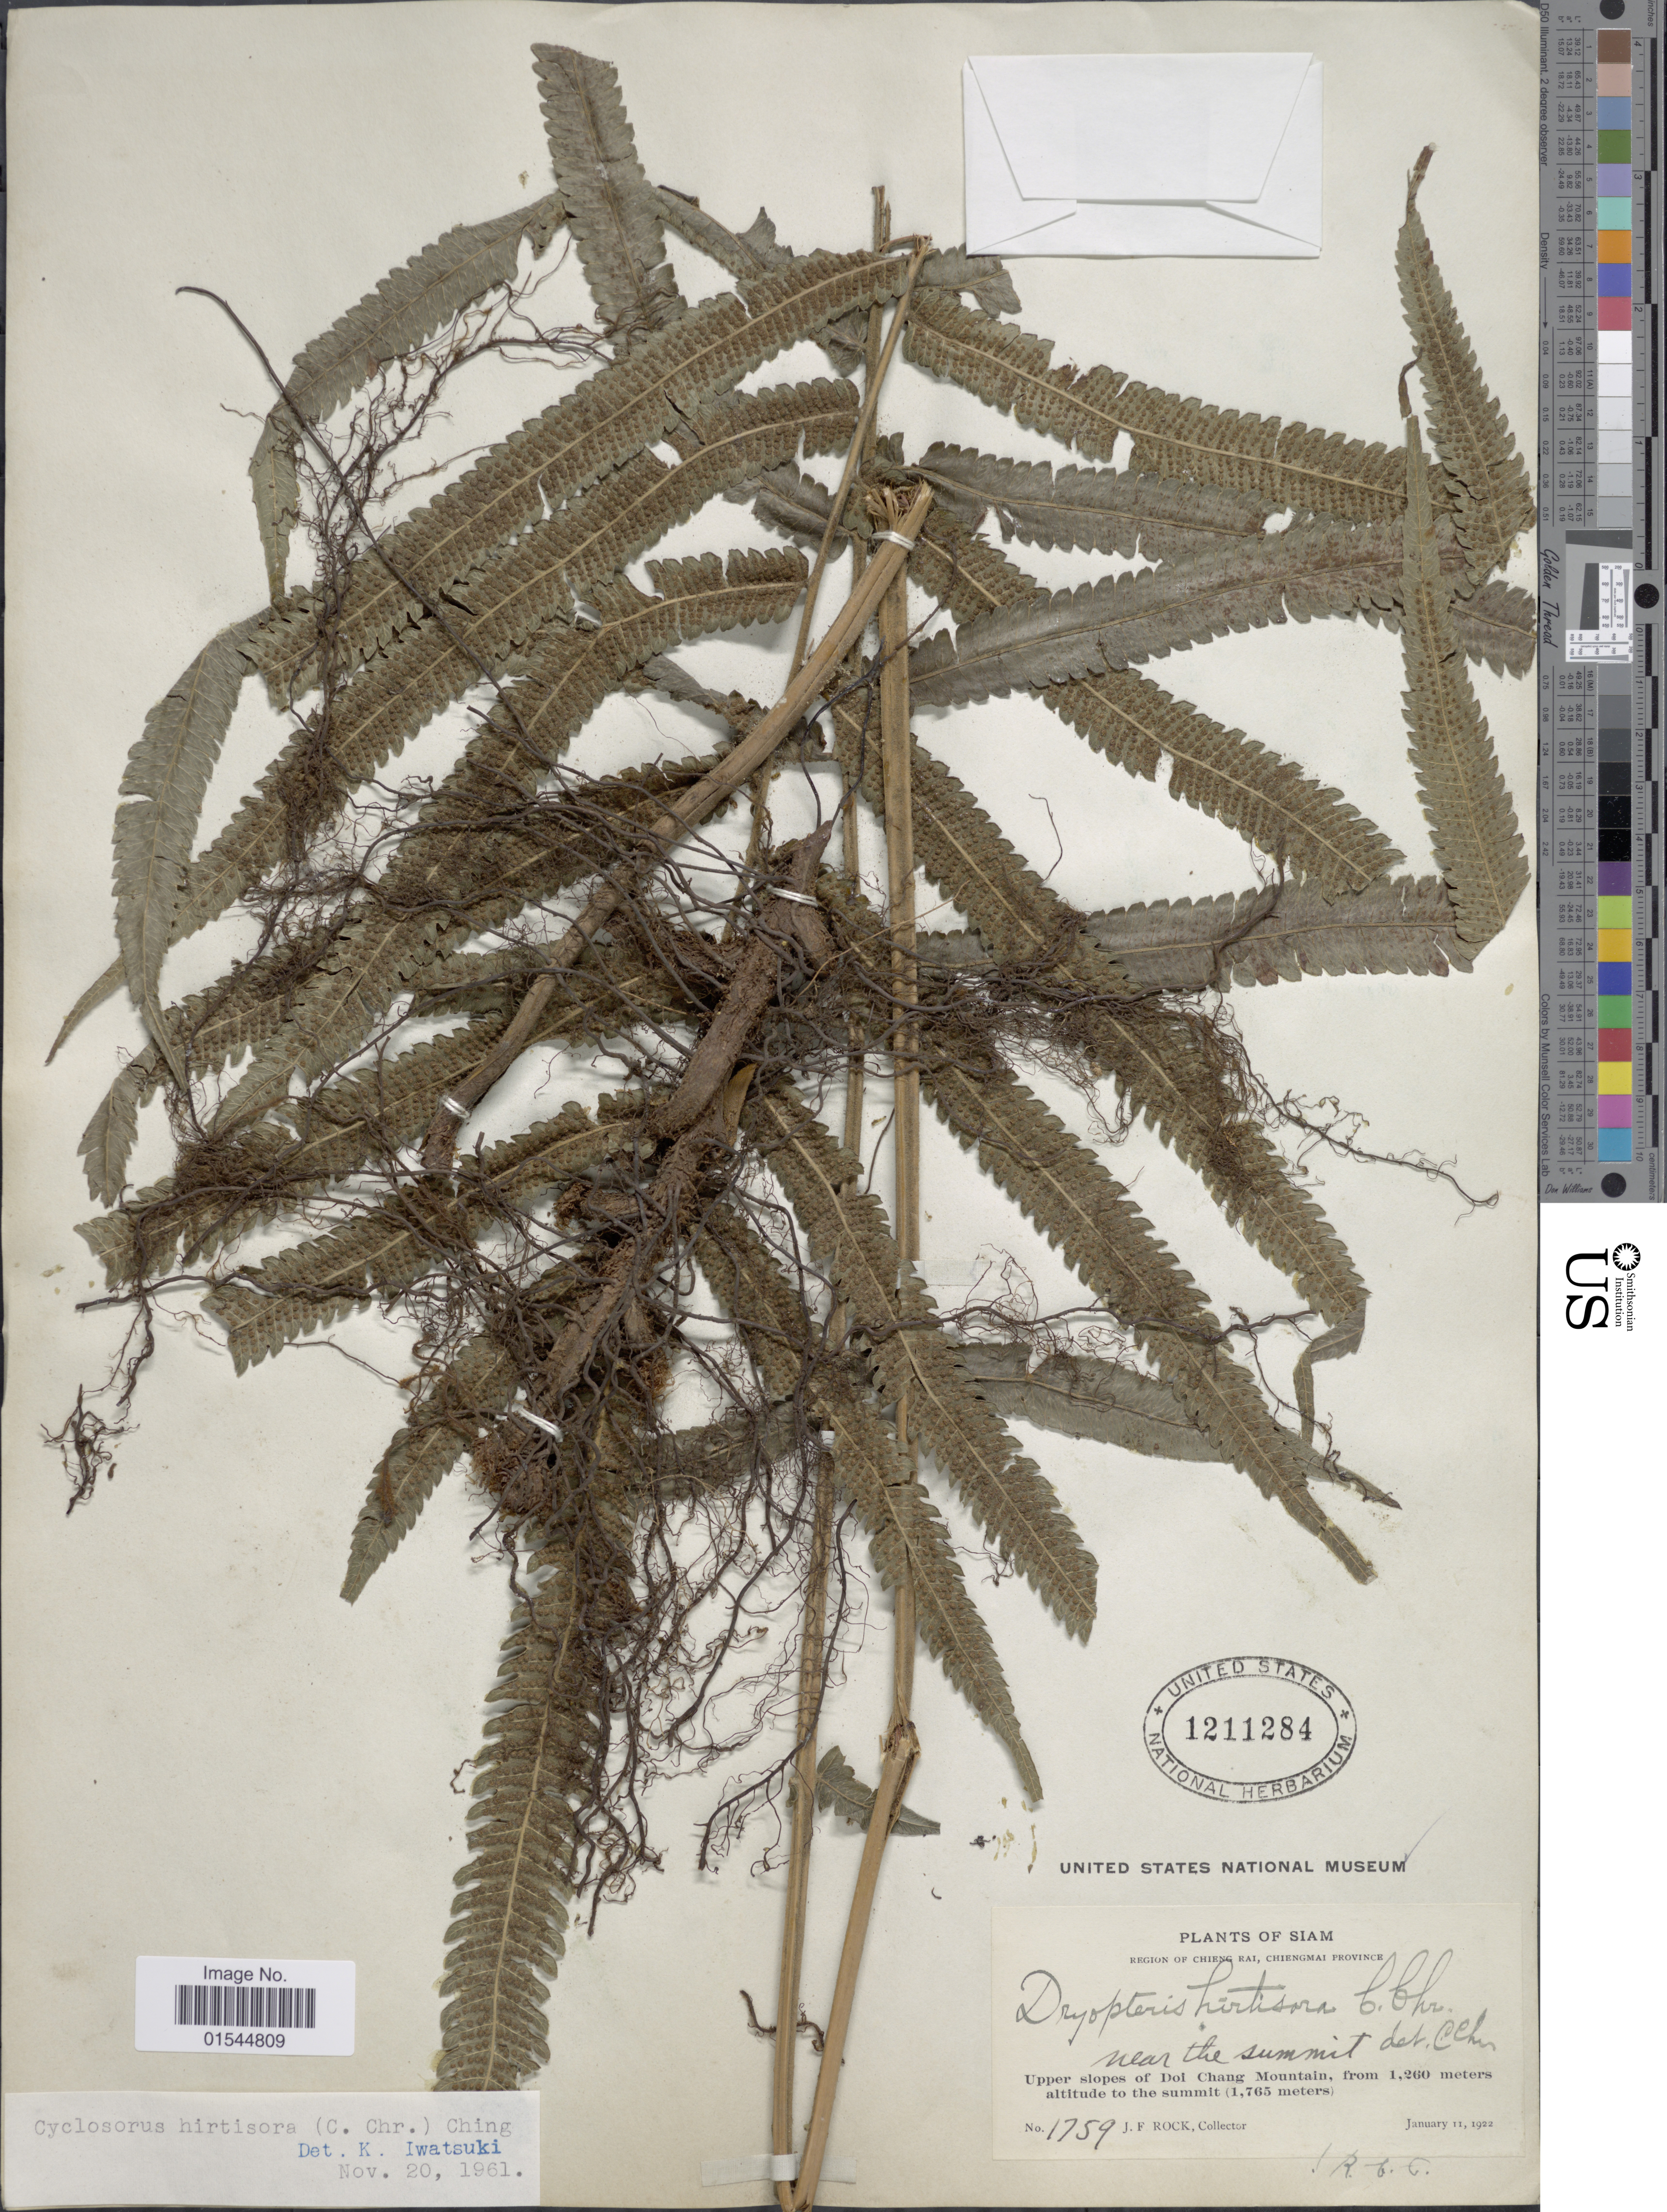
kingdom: Plantae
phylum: Tracheophyta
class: Polypodiopsida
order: Polypodiales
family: Thelypteridaceae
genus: Sphaerostephanos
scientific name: Sphaerostephanos validus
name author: (C. Chr.) Holttum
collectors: J. Rock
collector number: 1749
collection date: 1922-01-11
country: Thailand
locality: Siam, region of Chieng Rai, Chiengmai Province, upper slopes of Doi Chang Mountain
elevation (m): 1260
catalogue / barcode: US 1211284